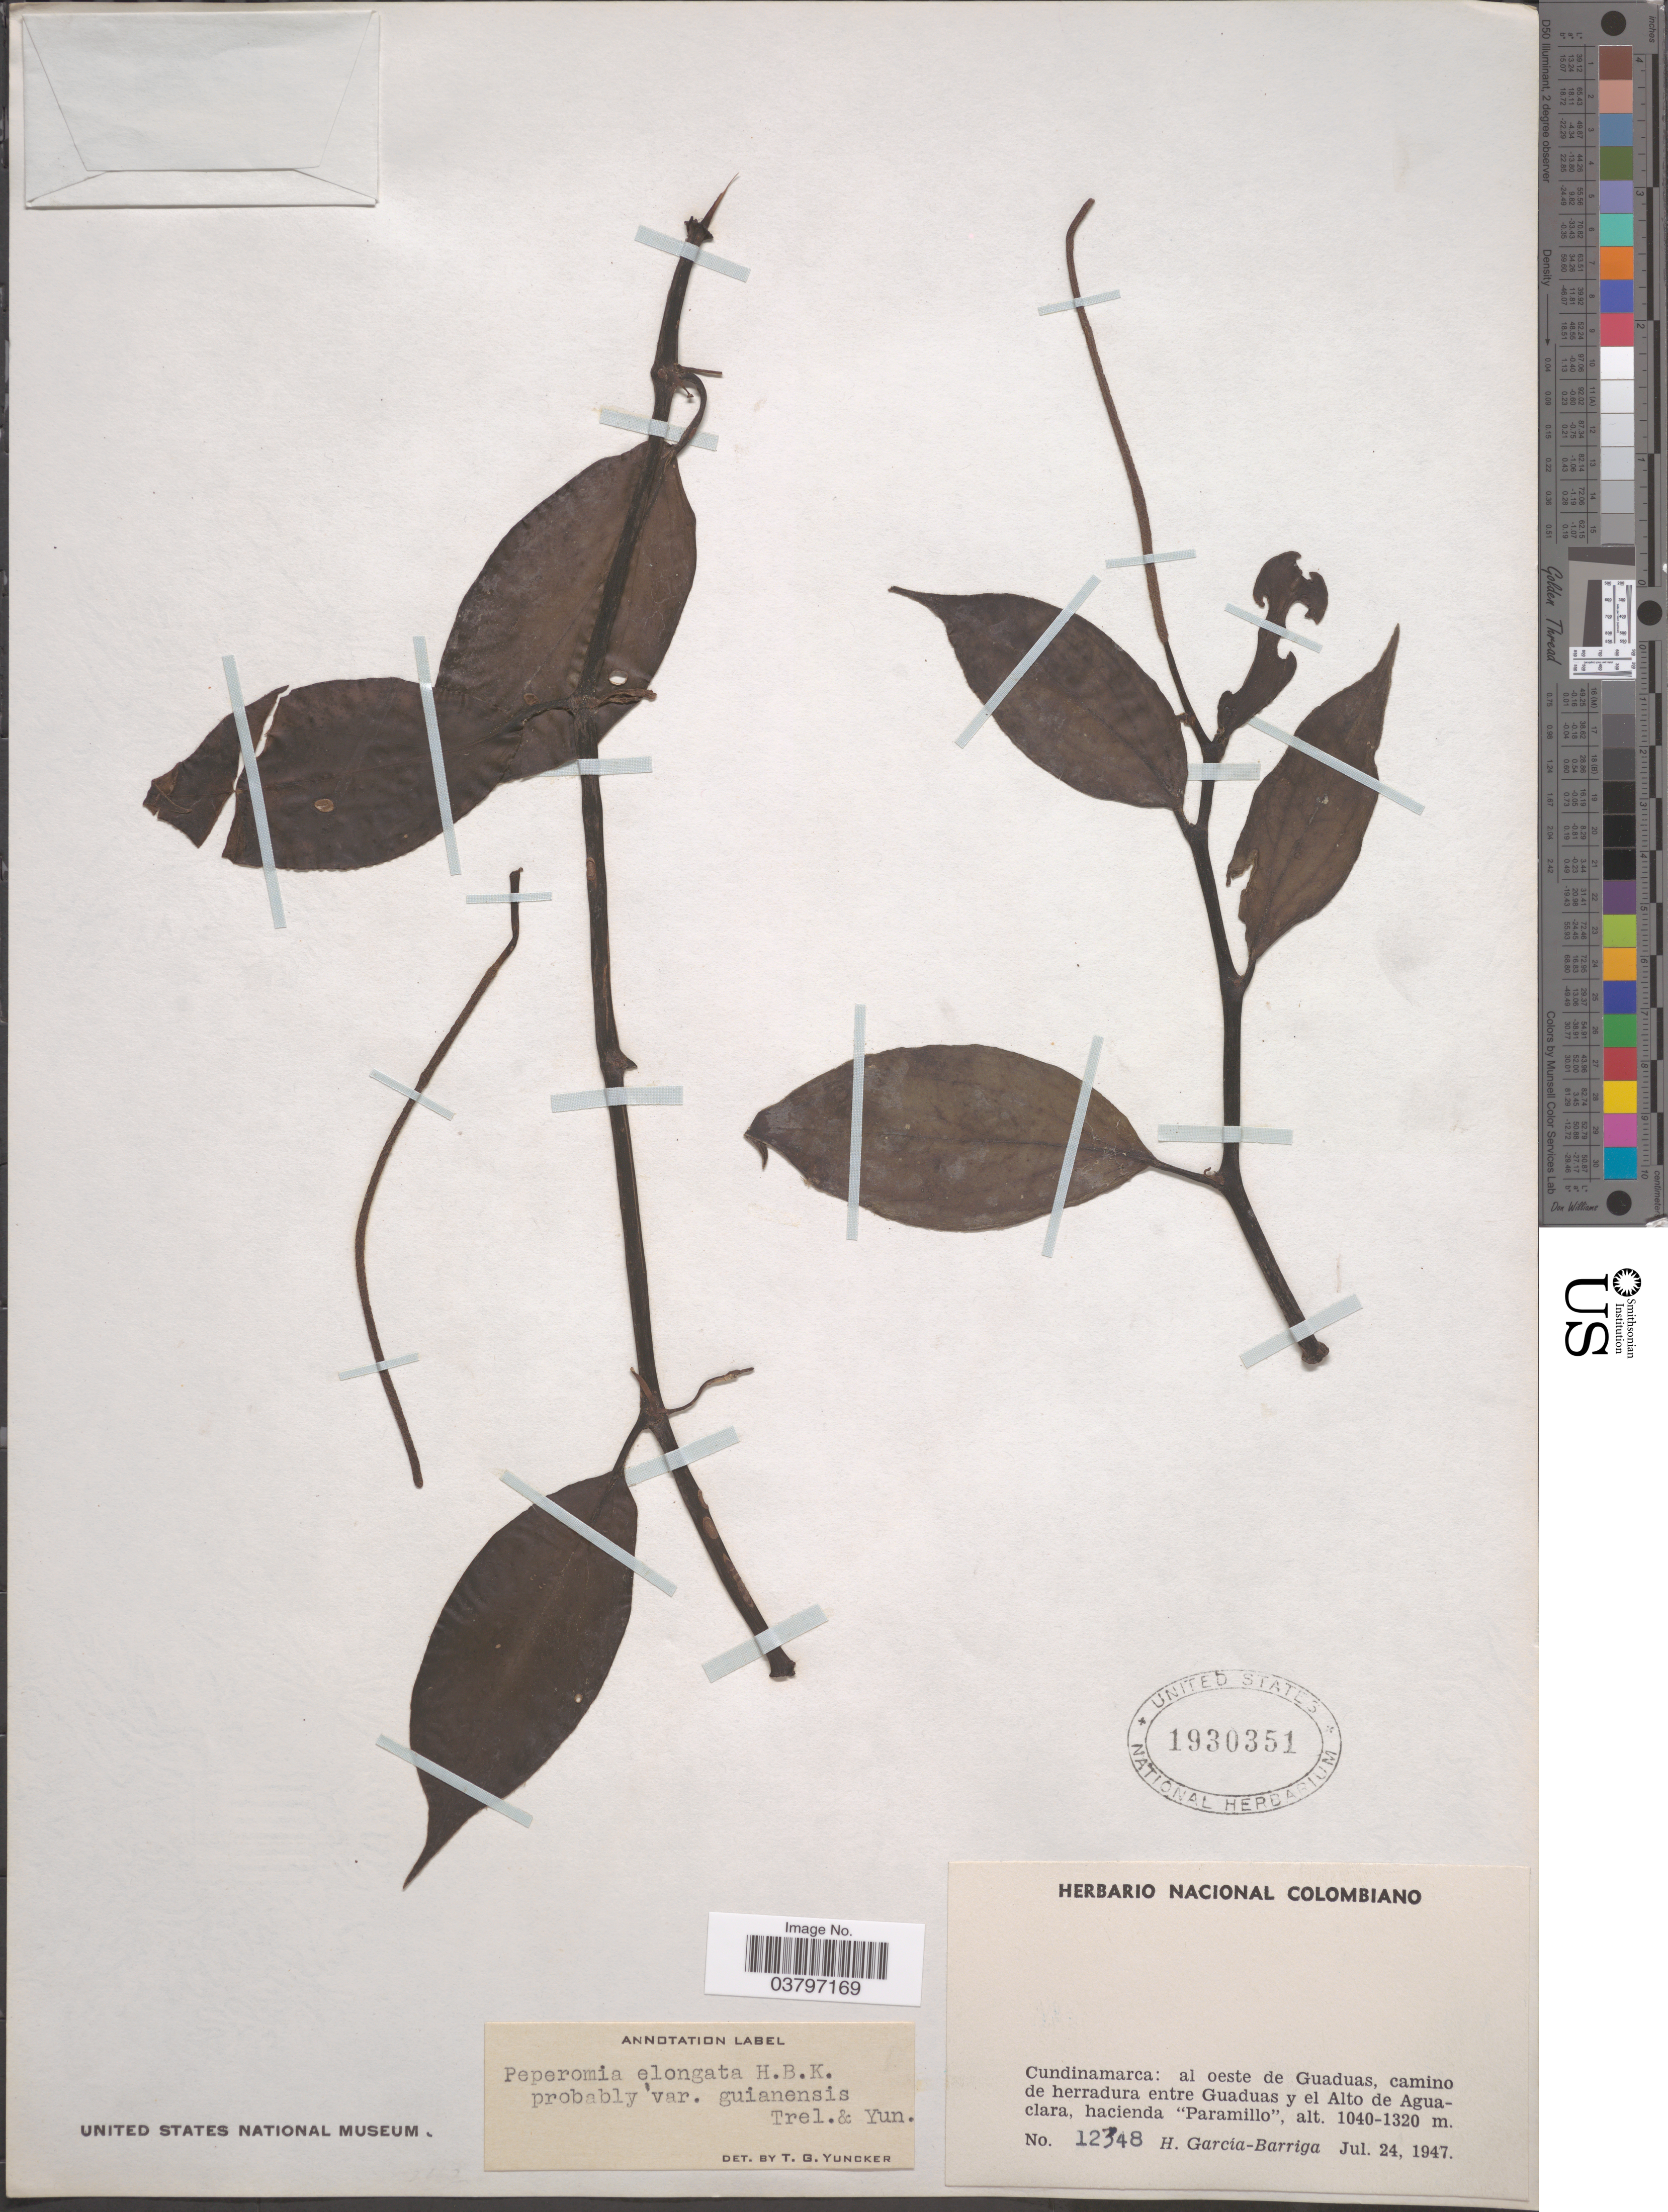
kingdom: Plantae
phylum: Tracheophyta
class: Magnoliopsida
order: Piperales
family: Piperaceae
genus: Peperomia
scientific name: Peperomia elongata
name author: Kunth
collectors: H. García Barriga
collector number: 12348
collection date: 1947-07-24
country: Colombia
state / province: Cundinamarca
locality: Al oeste de Guaduas, camino de herradura entre Guaduas y el Alto de Agua-clara, hacienda "Paramillo".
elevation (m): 1040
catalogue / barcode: US 1930351